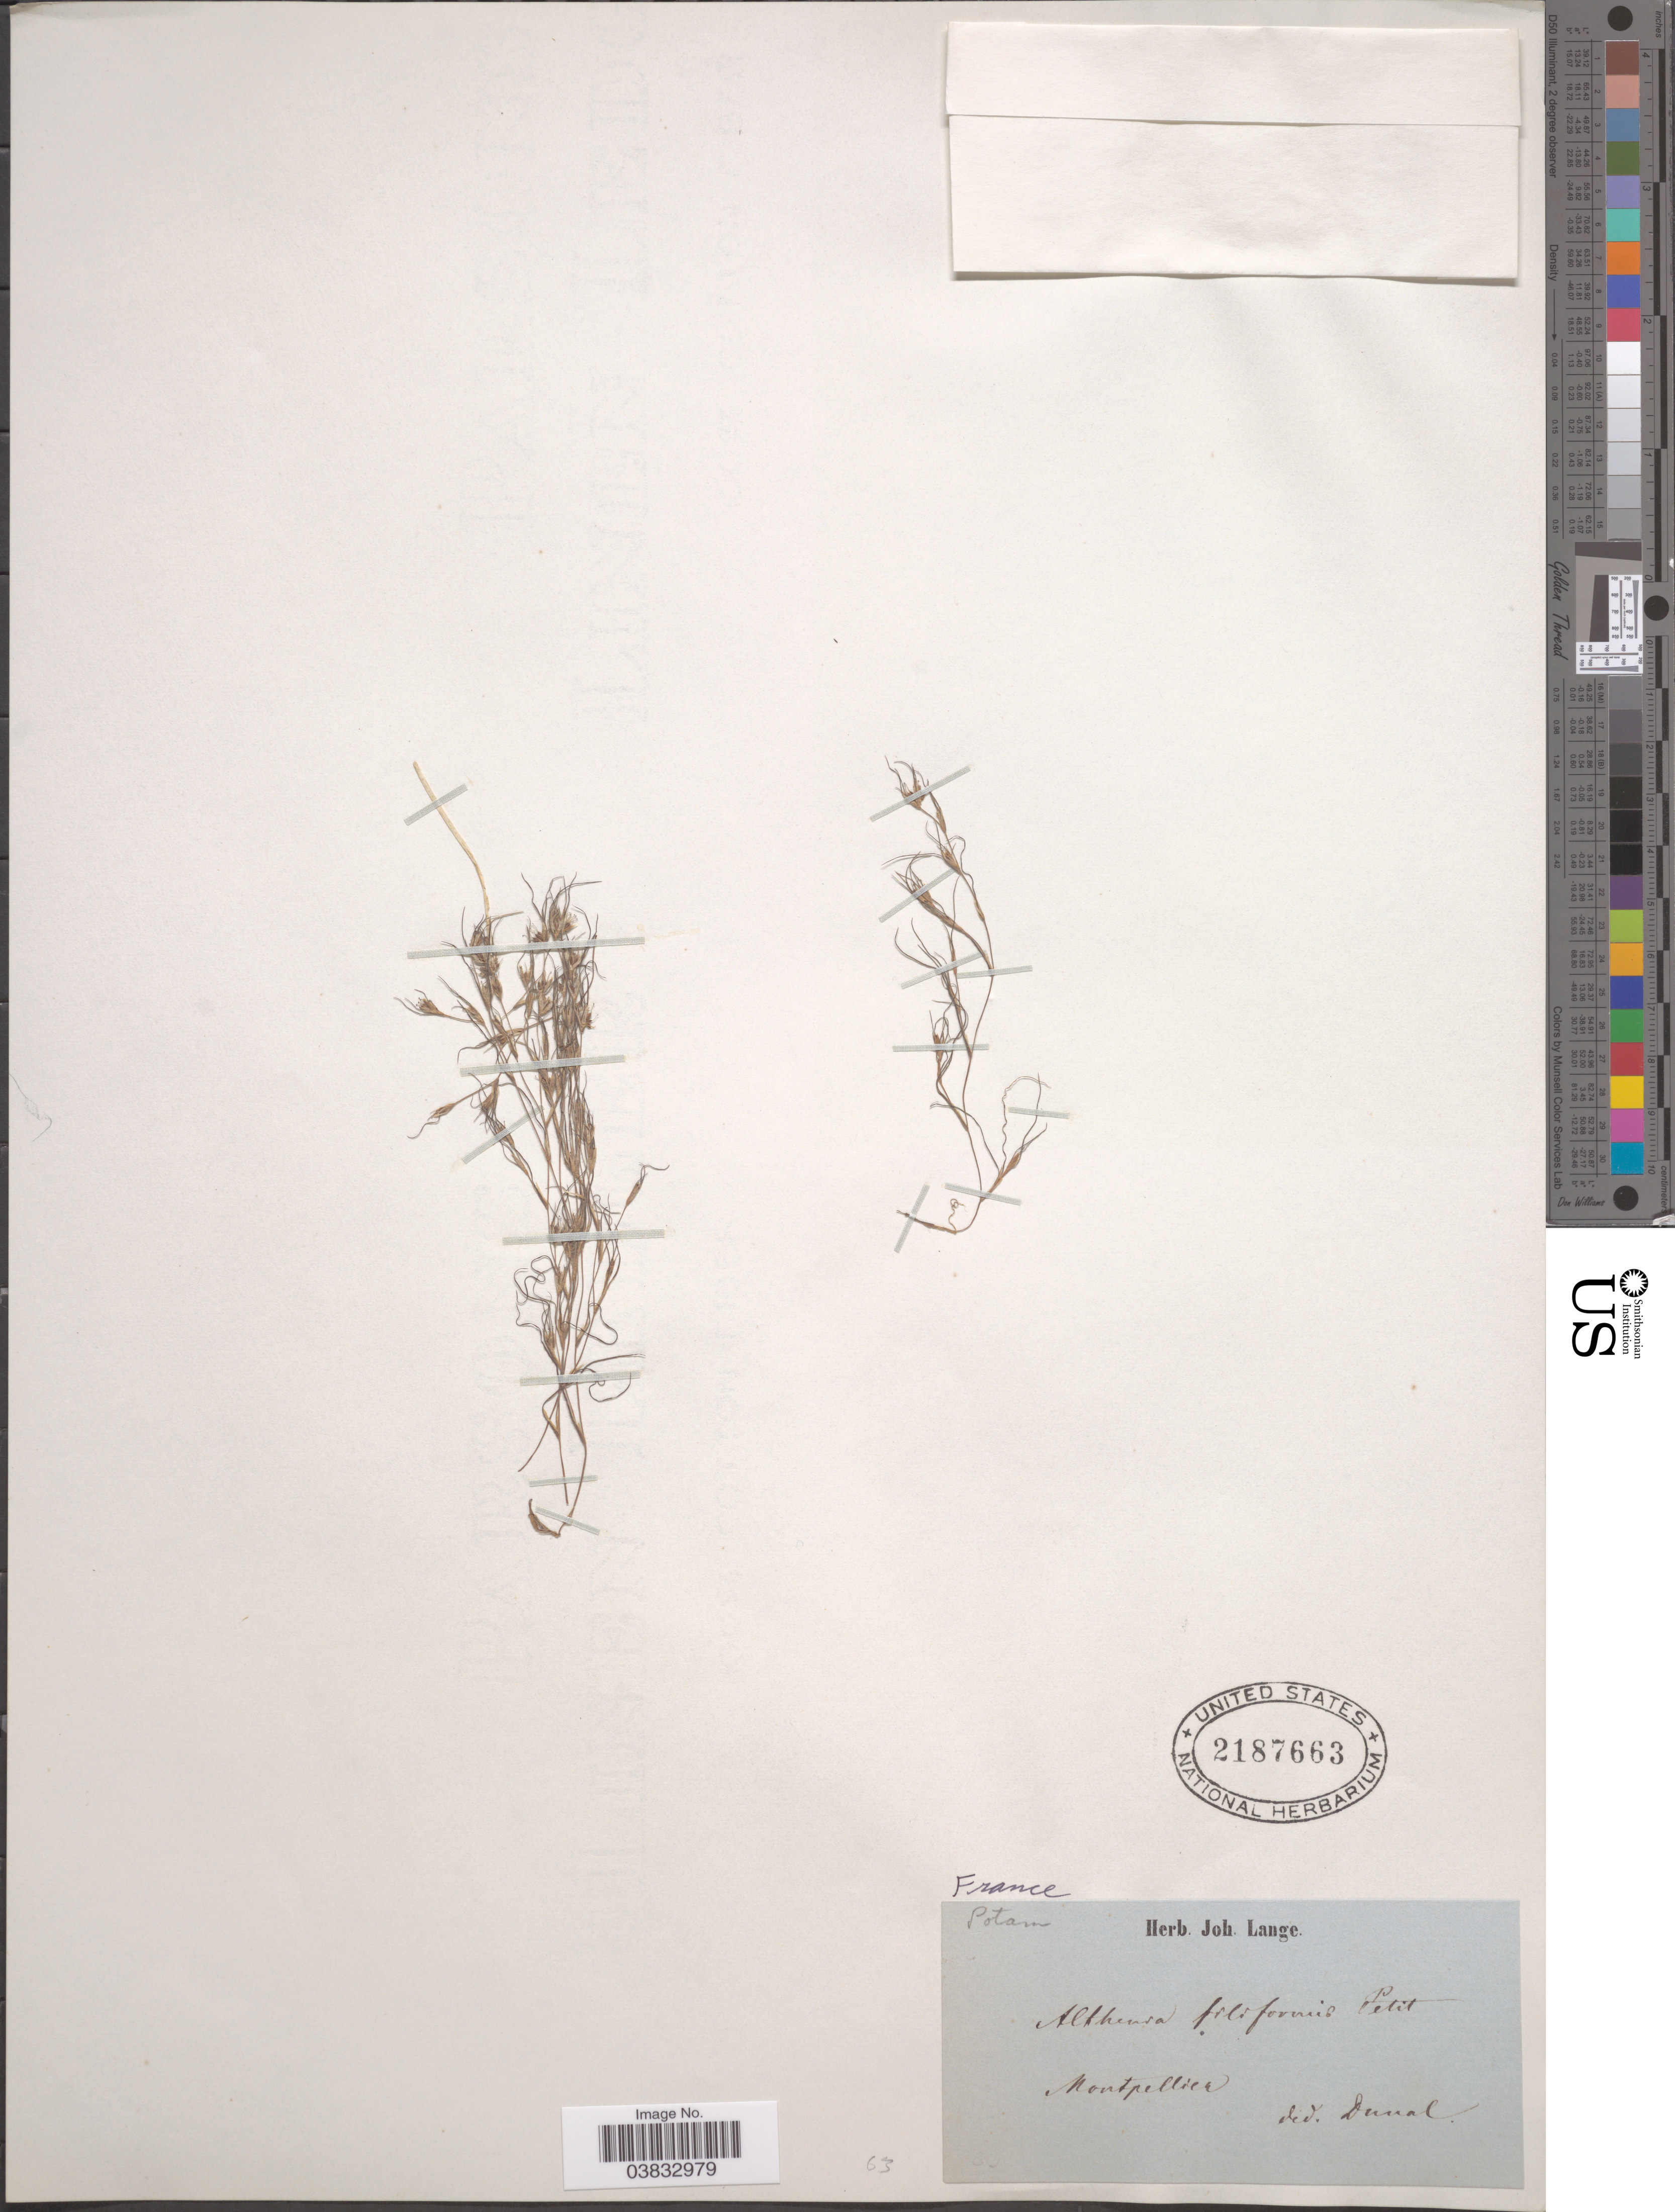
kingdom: Plantae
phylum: Tracheophyta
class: Liliopsida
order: Alismatales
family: Potamogetonaceae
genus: Althenia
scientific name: Althenia filiformis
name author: Petit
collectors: ex herb. Joh. Lange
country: France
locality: Montpellier.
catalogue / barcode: US 2187663